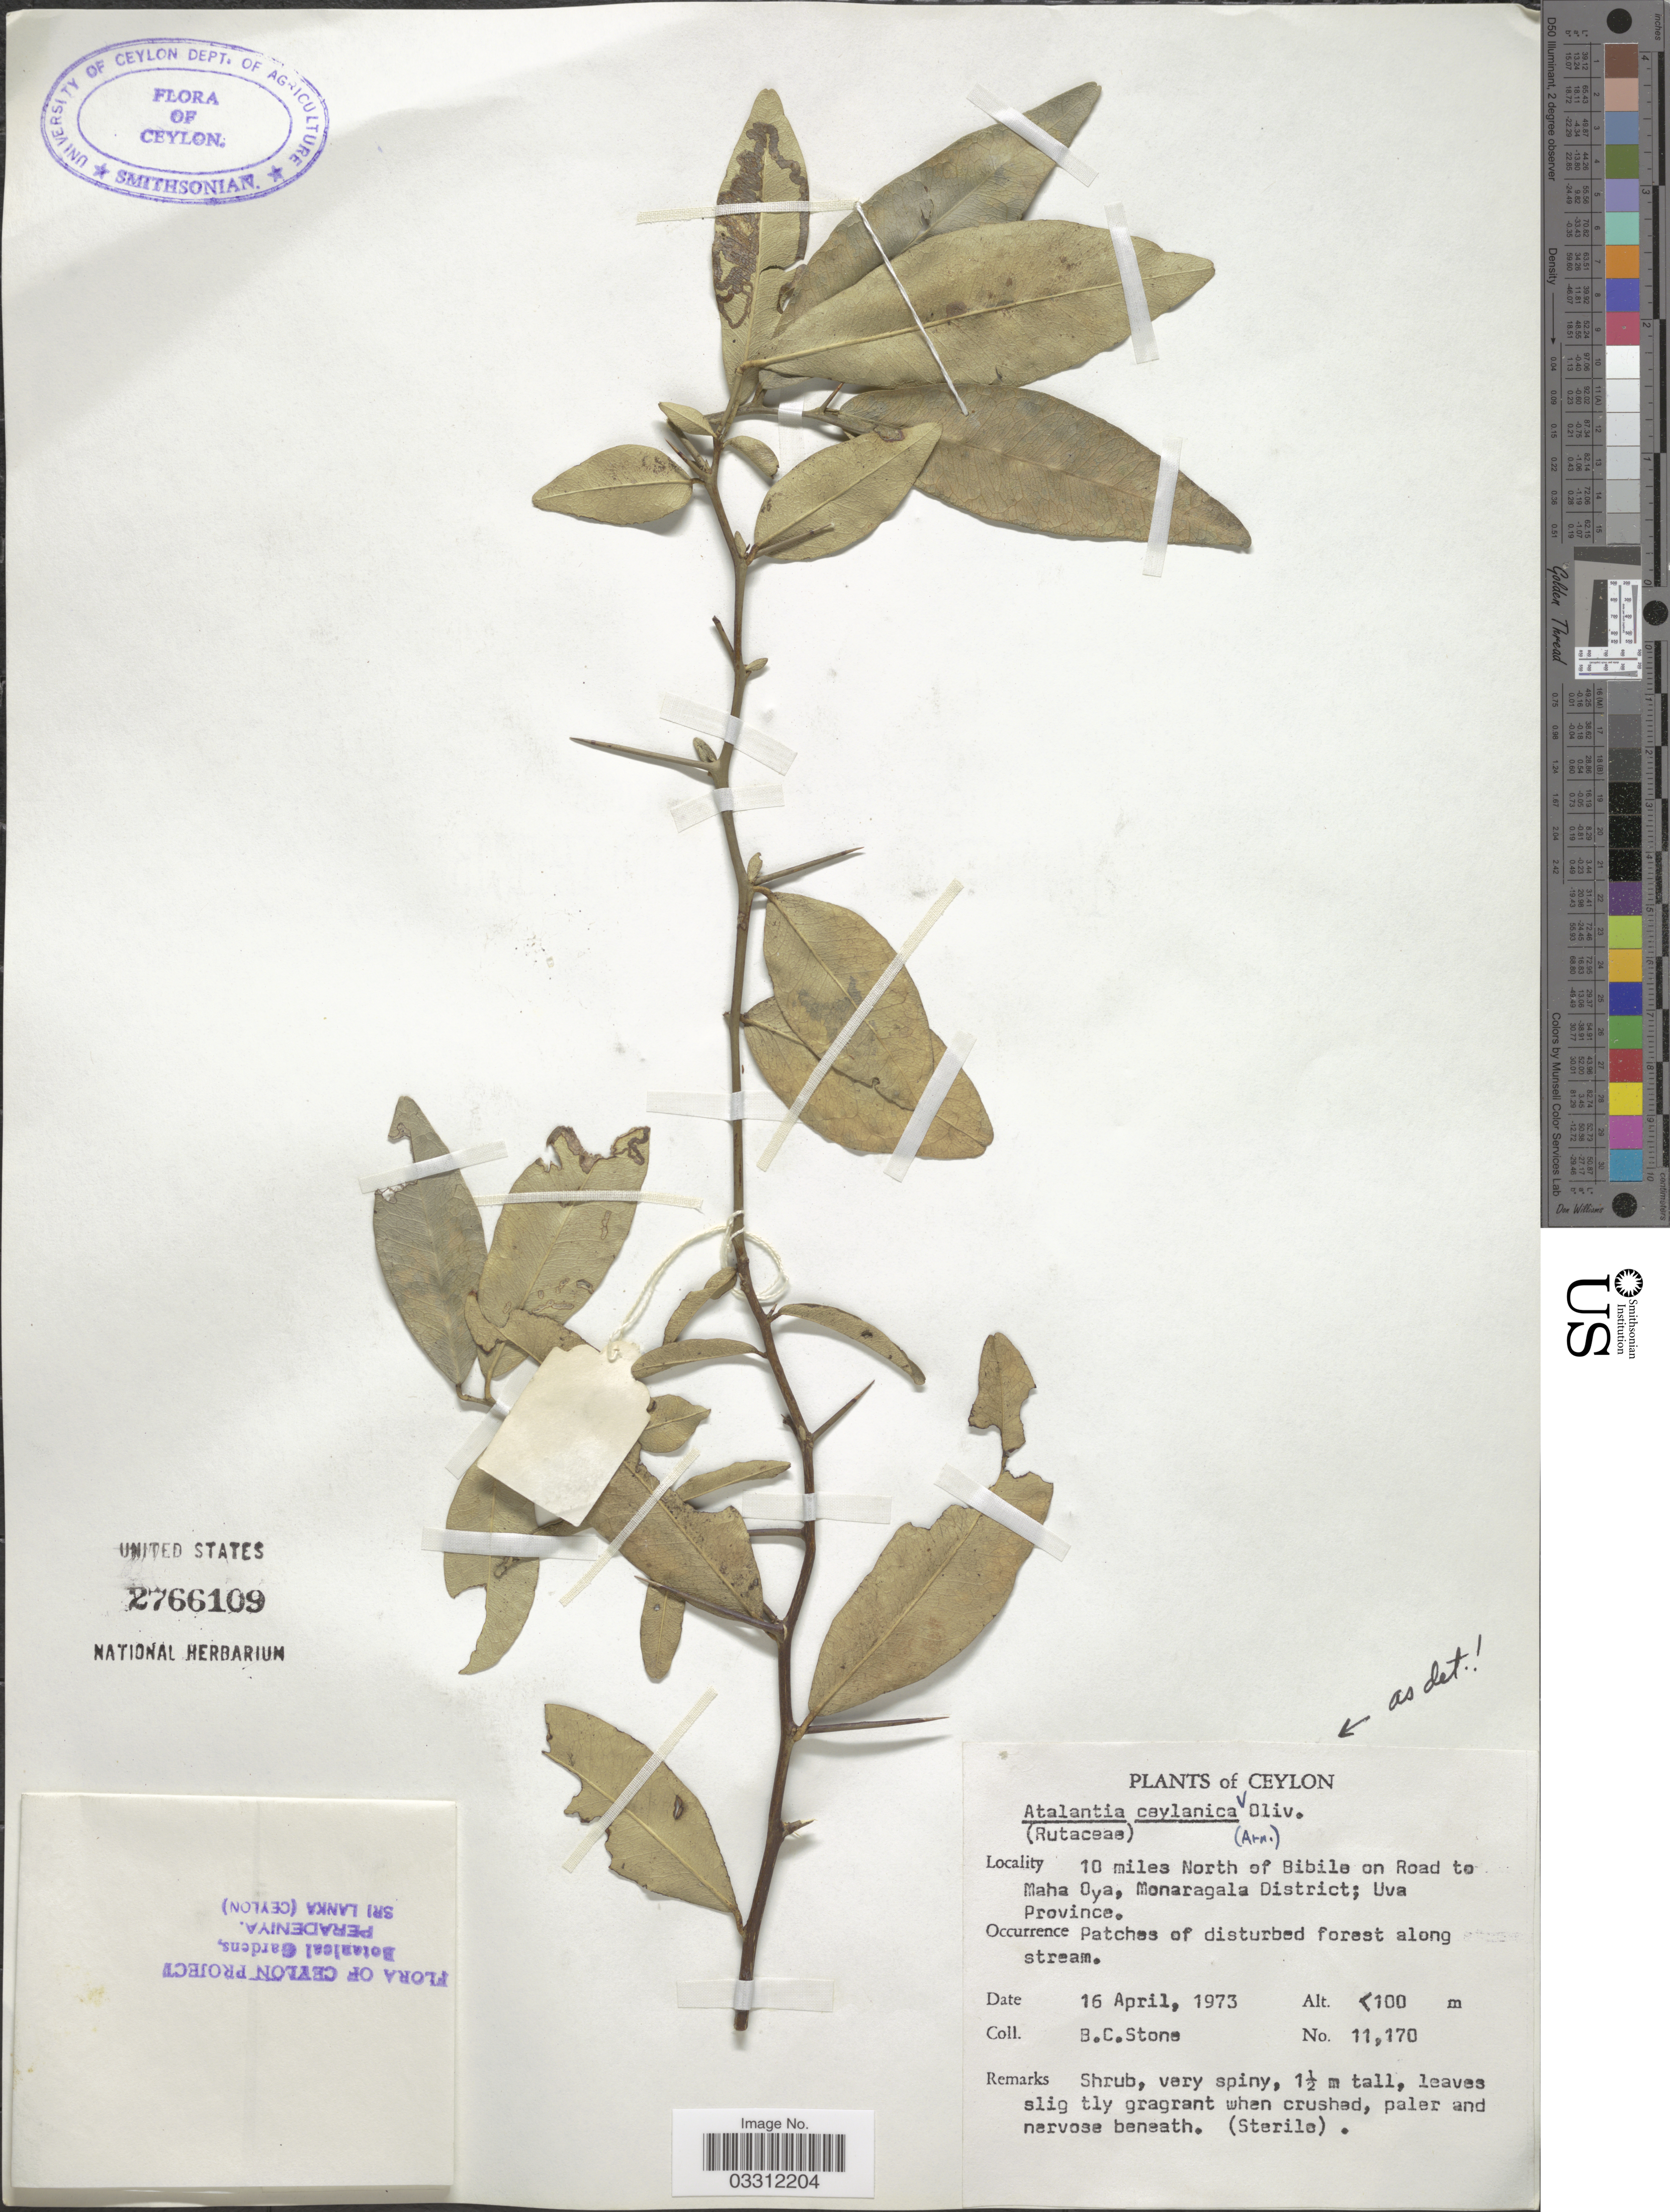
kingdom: Plantae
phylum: Tracheophyta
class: Magnoliopsida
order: Sapindales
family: Rutaceae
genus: Atalantia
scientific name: Atalantia ceylanica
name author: (Arn.) Oliv.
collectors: B. C. Stone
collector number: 11170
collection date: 1973-04-16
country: Sri Lanka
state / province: Uva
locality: Ceylon, 10 miles North of Bibile on Road to Maha Oya, Monaragala District.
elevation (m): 100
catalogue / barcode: US 2766109